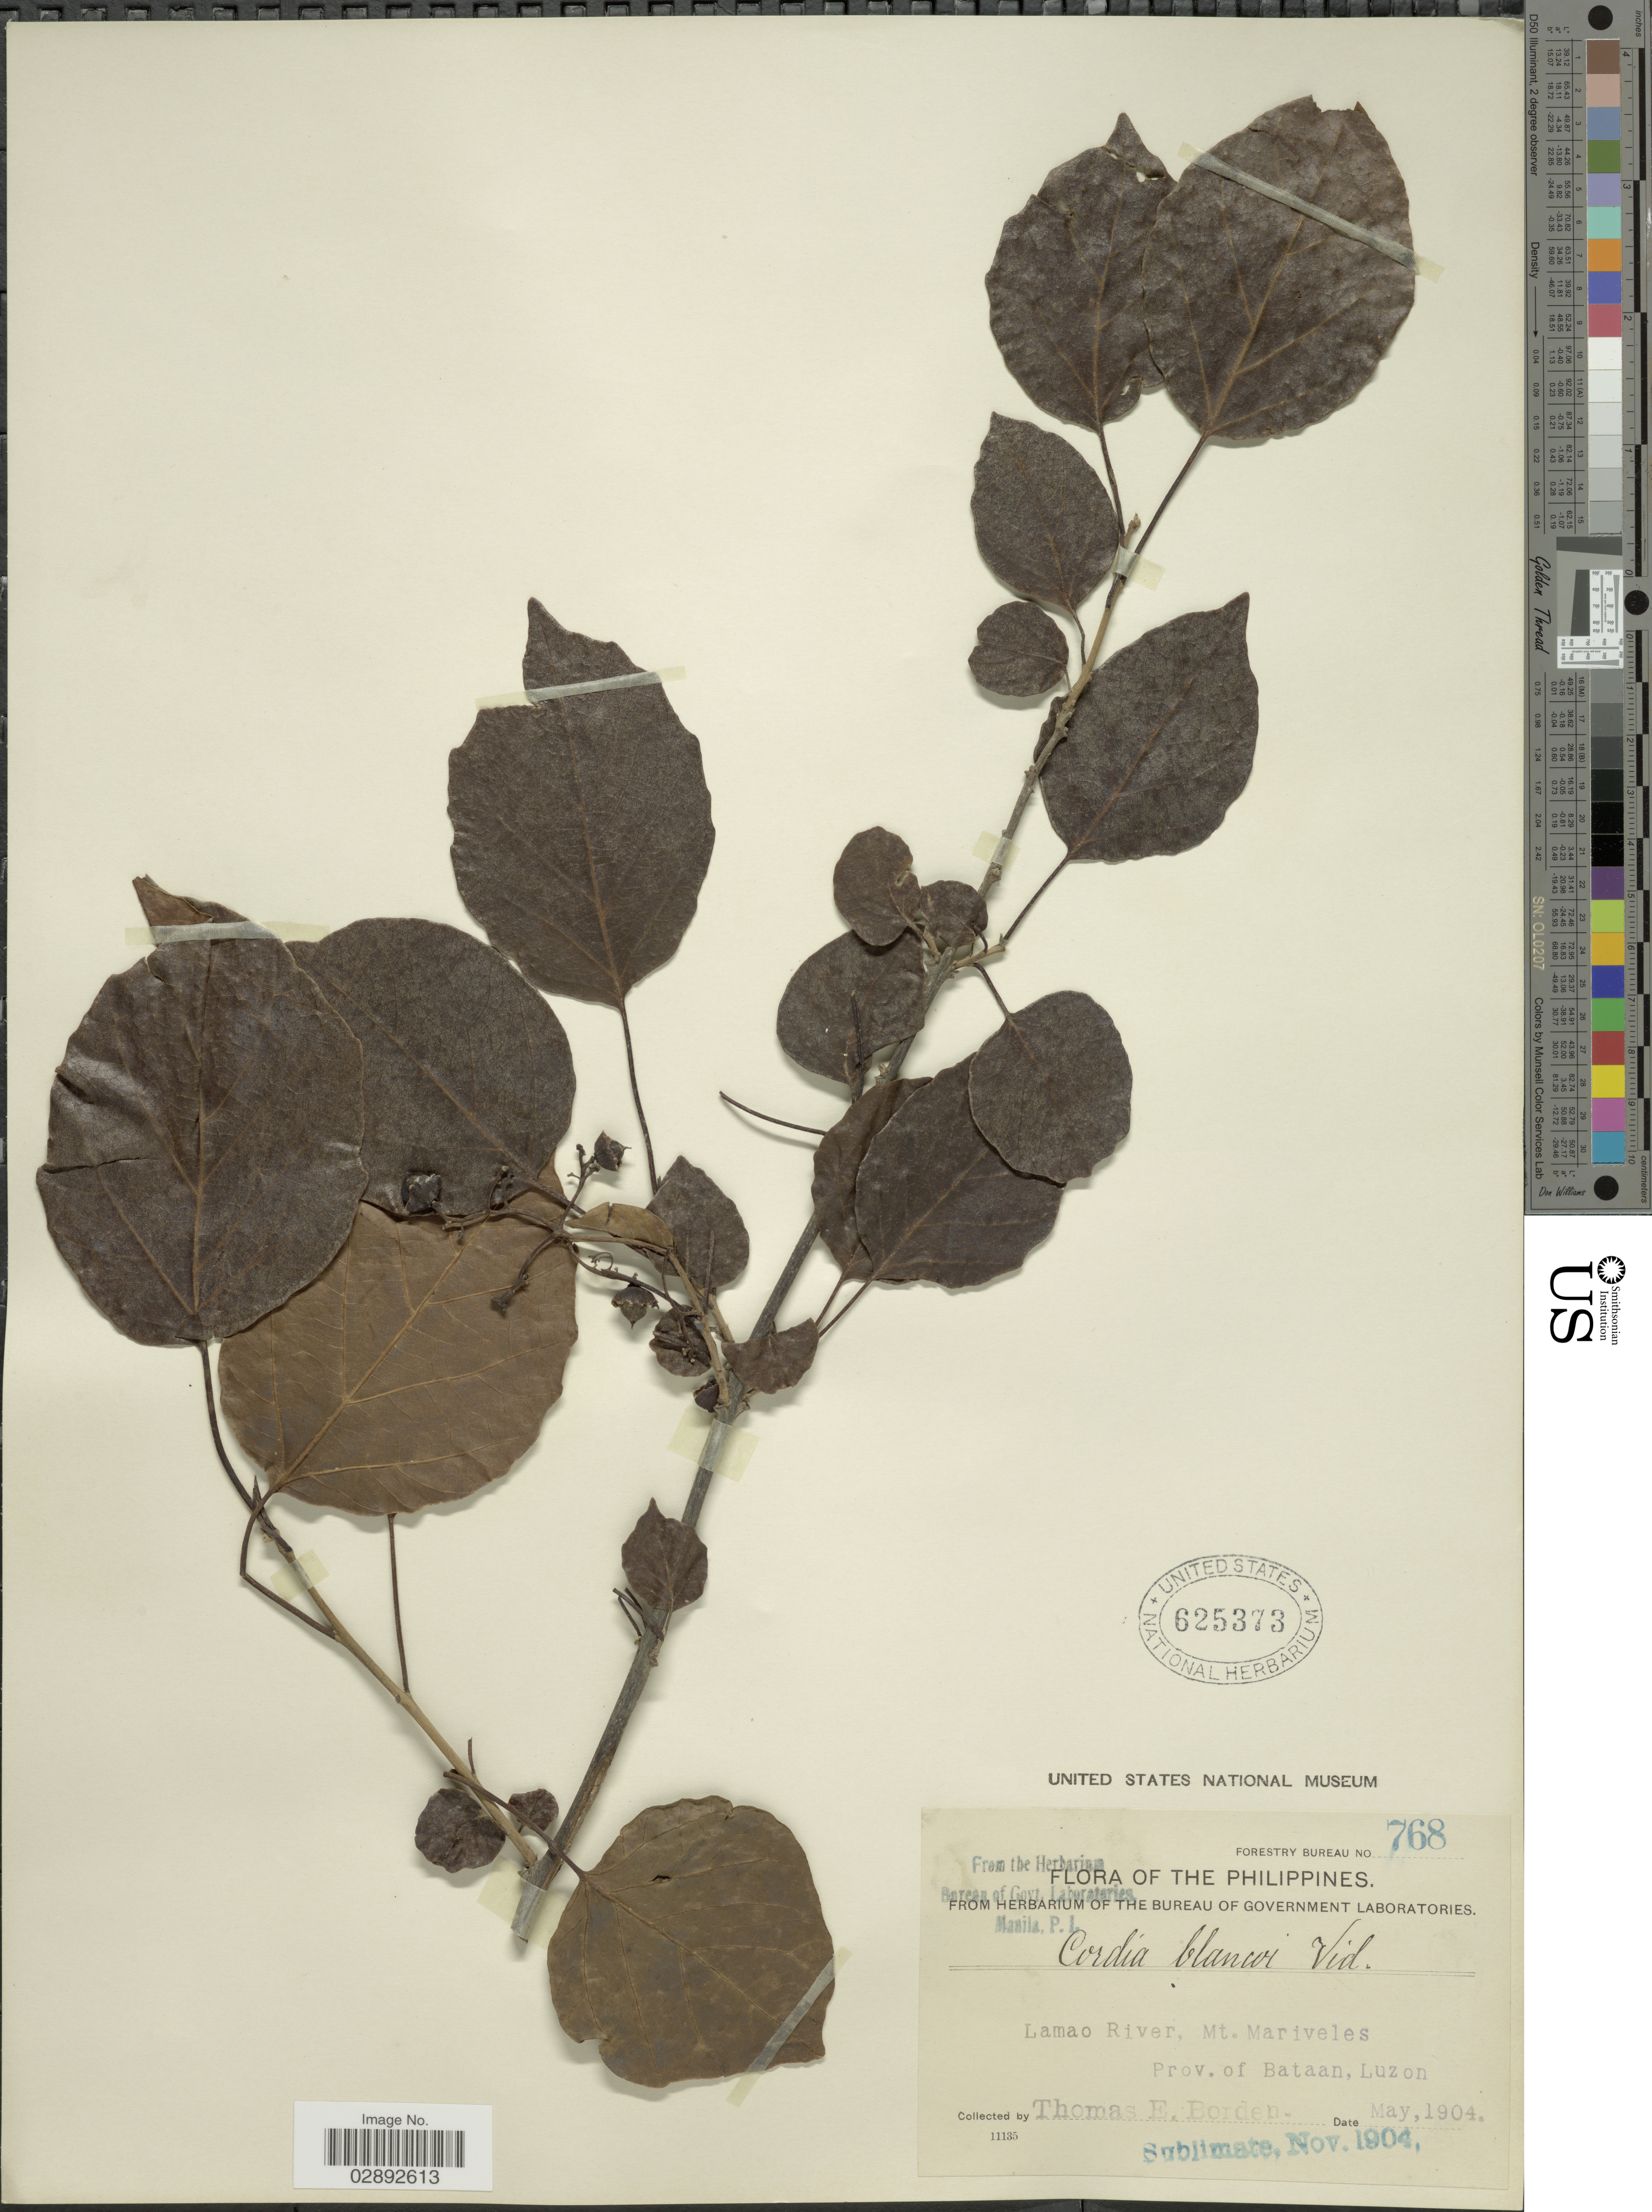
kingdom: Plantae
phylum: Tracheophyta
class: Magnoliopsida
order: Boraginales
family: Cordiaceae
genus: Cordia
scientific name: Cordia dichotoma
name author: G. Forst.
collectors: T. E. Borden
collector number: Forestry Bureau 768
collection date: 1904-05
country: Philippines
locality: Lamao River, Mt. Mariveles. Prov. of Bataan, Luzon.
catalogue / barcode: US 625373